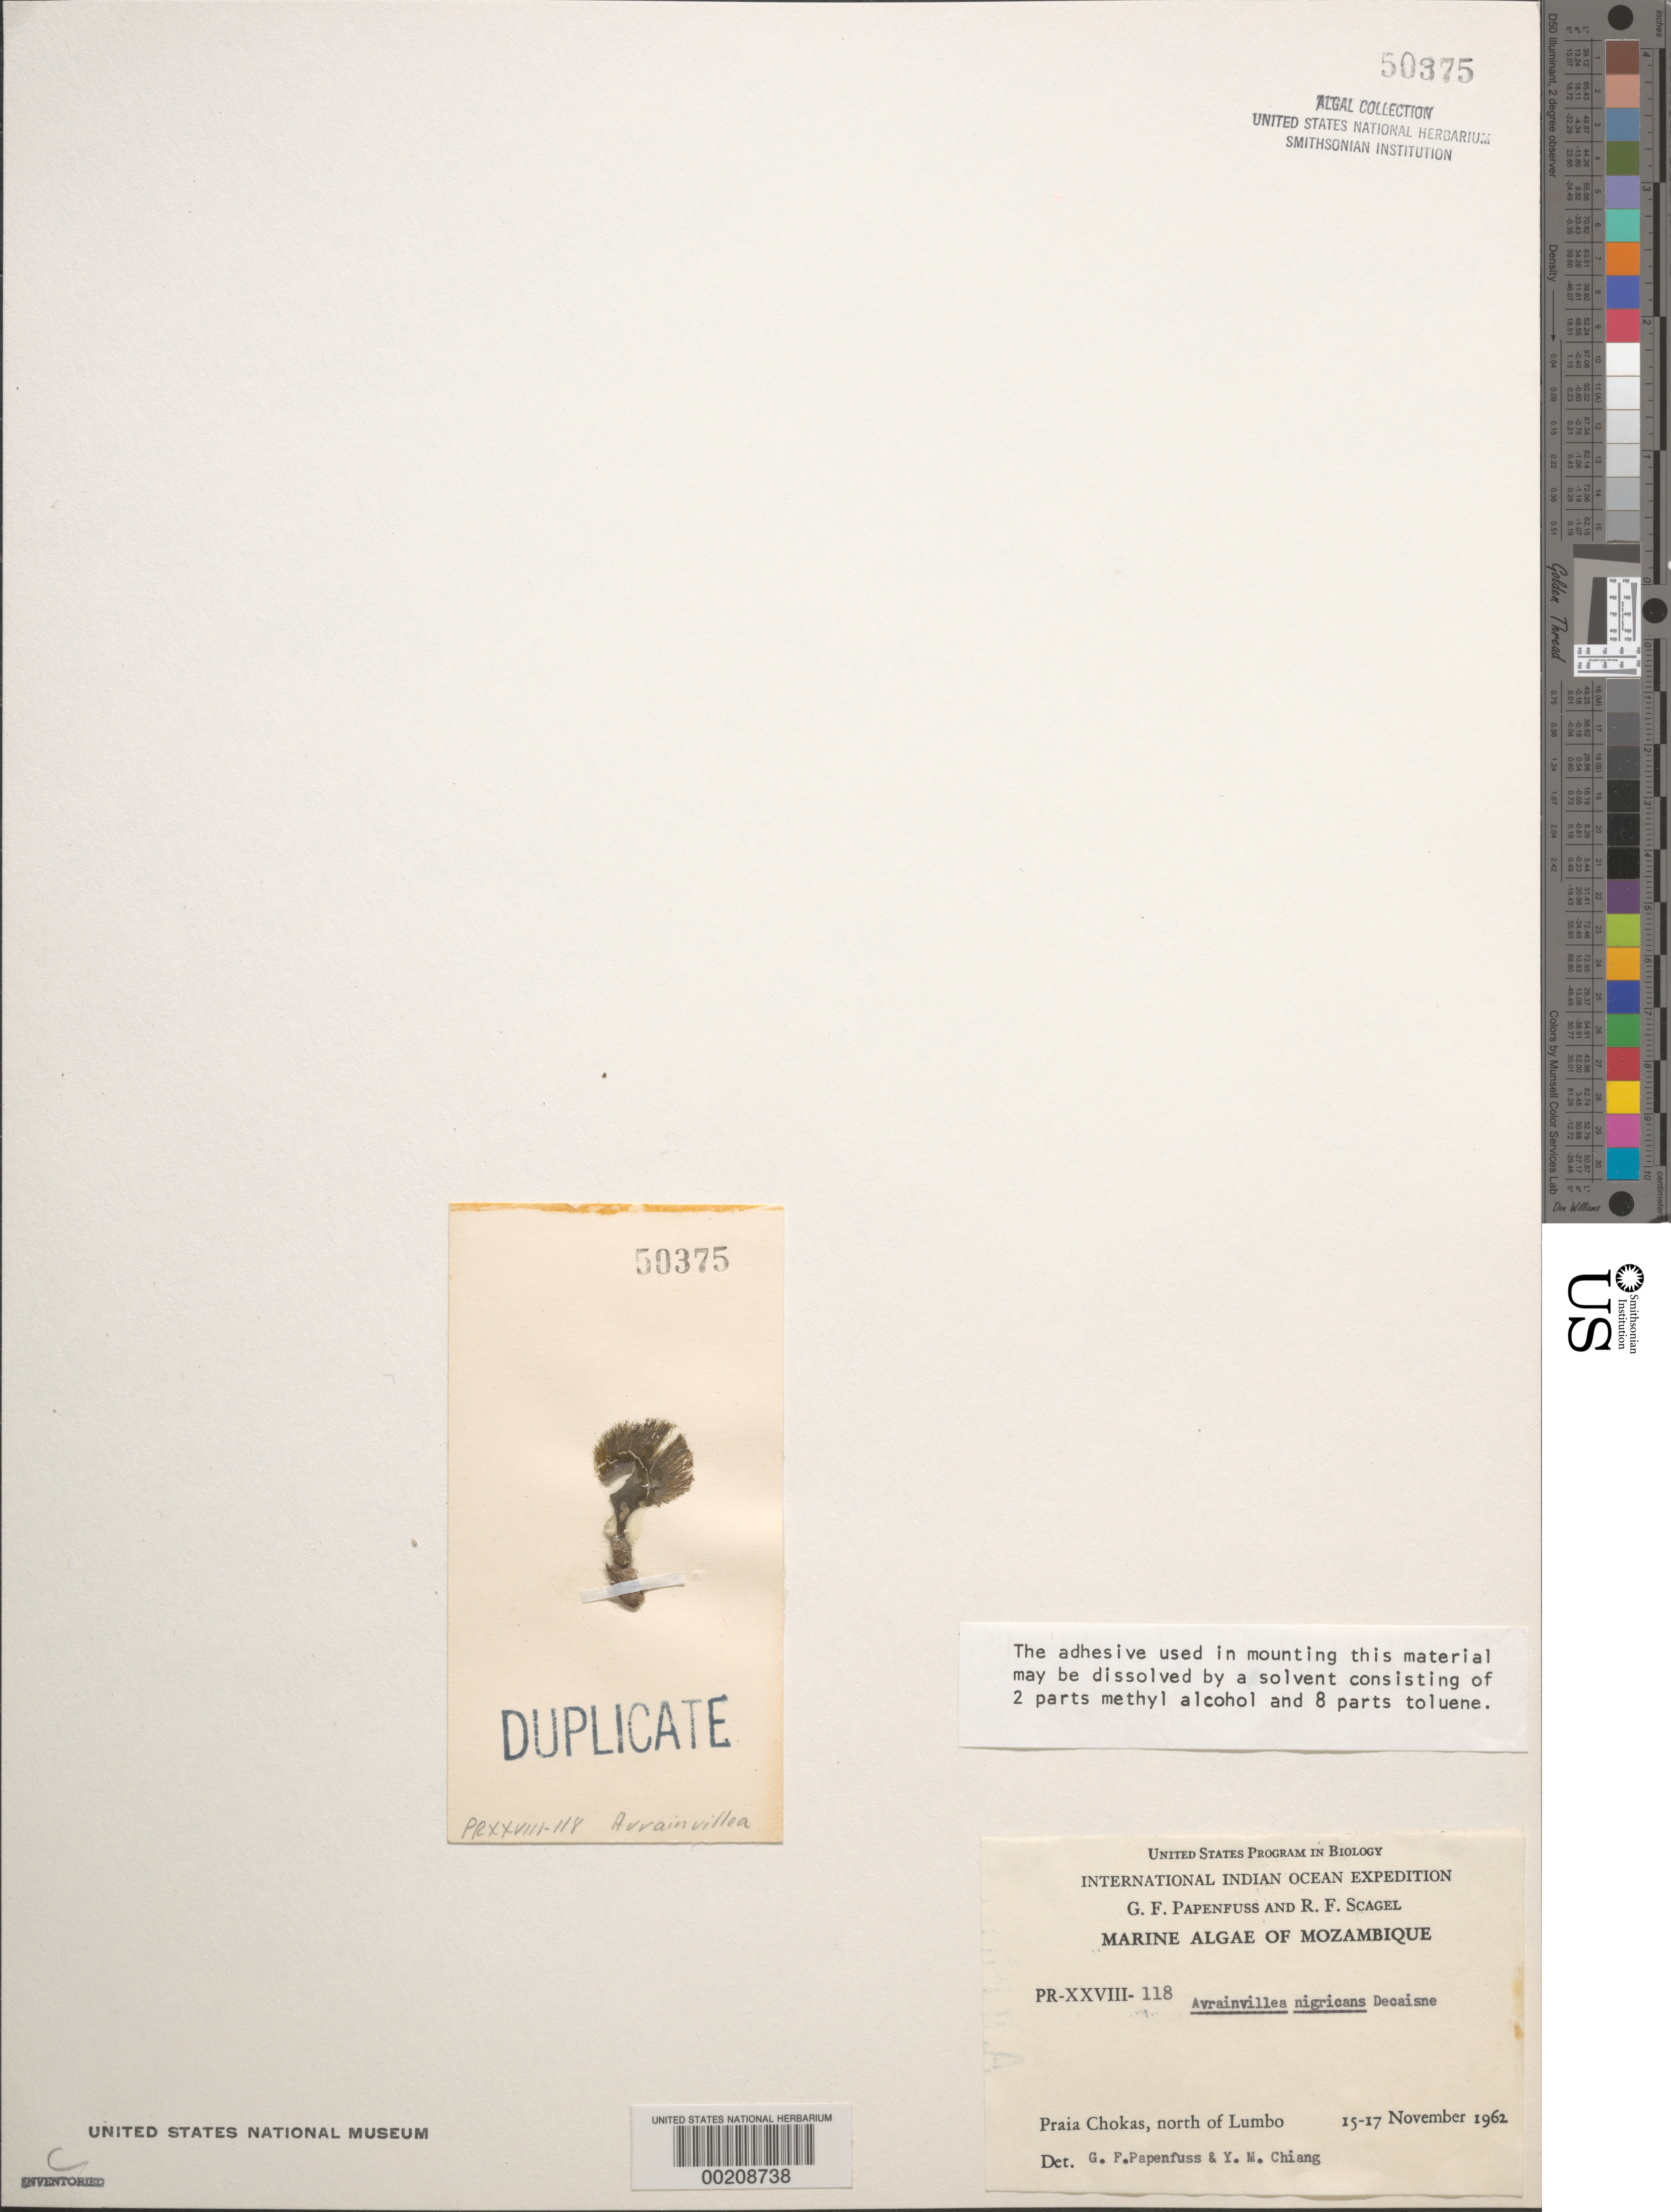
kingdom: Plantae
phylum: Chlorophyta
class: Ulvophyceae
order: Bryopsidales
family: Dichotomosiphonaceae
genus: Avrainvillea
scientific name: Avrainvillea nigricans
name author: Decne.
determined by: Papenfuss, G. F.; Chiang, Y. M.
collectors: G. Papenfuss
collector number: PR-XXVIII-118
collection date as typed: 15 Nov 1962 to 17 Nov 1962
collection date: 1962-11-15/1962-11-17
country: Mozambique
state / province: Nampula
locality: Praia Chokas, north of Lumbo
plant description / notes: International Indian Ocean Expedition, 1962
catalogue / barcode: US 50375